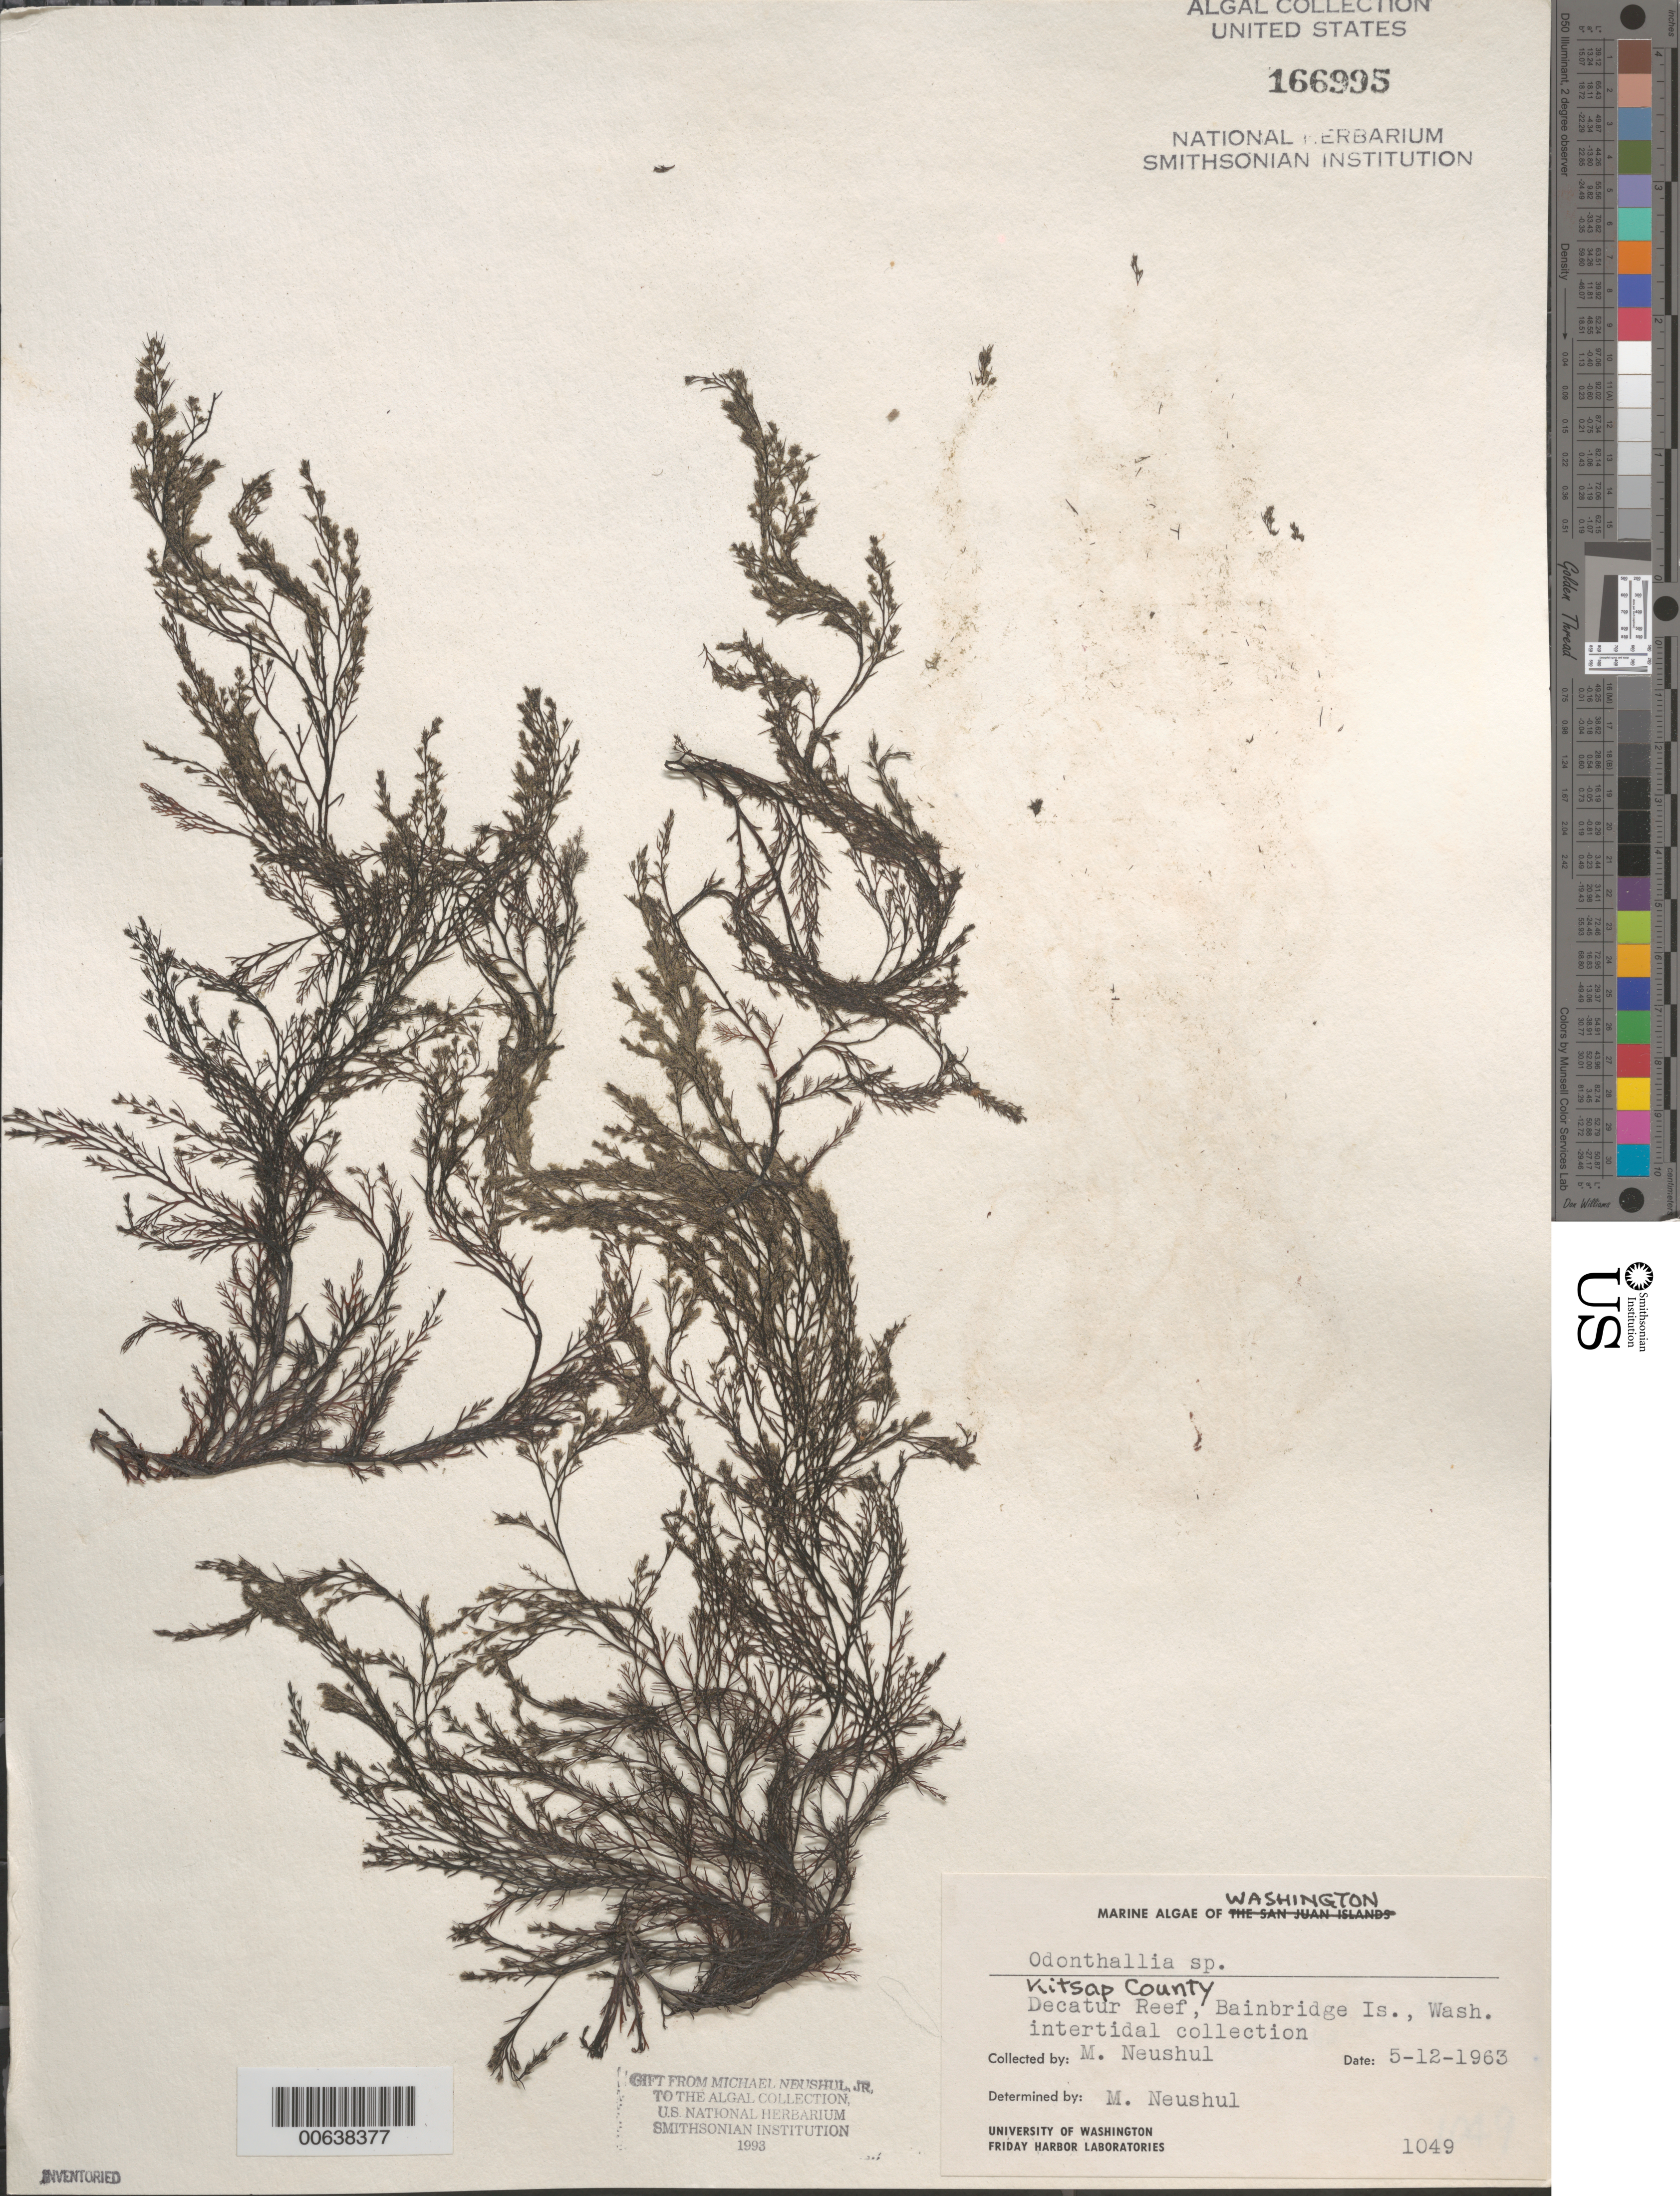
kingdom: Plantae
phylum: Rhodophyta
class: Florideophyceae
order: Ceramiales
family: Rhodomelaceae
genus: Odonthalia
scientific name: Odonthalia sp.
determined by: Neushul, M.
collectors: M. Neushul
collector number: Neushul 1049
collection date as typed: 12 May 1963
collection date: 1963-05-12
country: United States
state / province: Washington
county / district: Kitsap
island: Bainbridge Island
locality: Decatur Reef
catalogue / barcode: US 166995